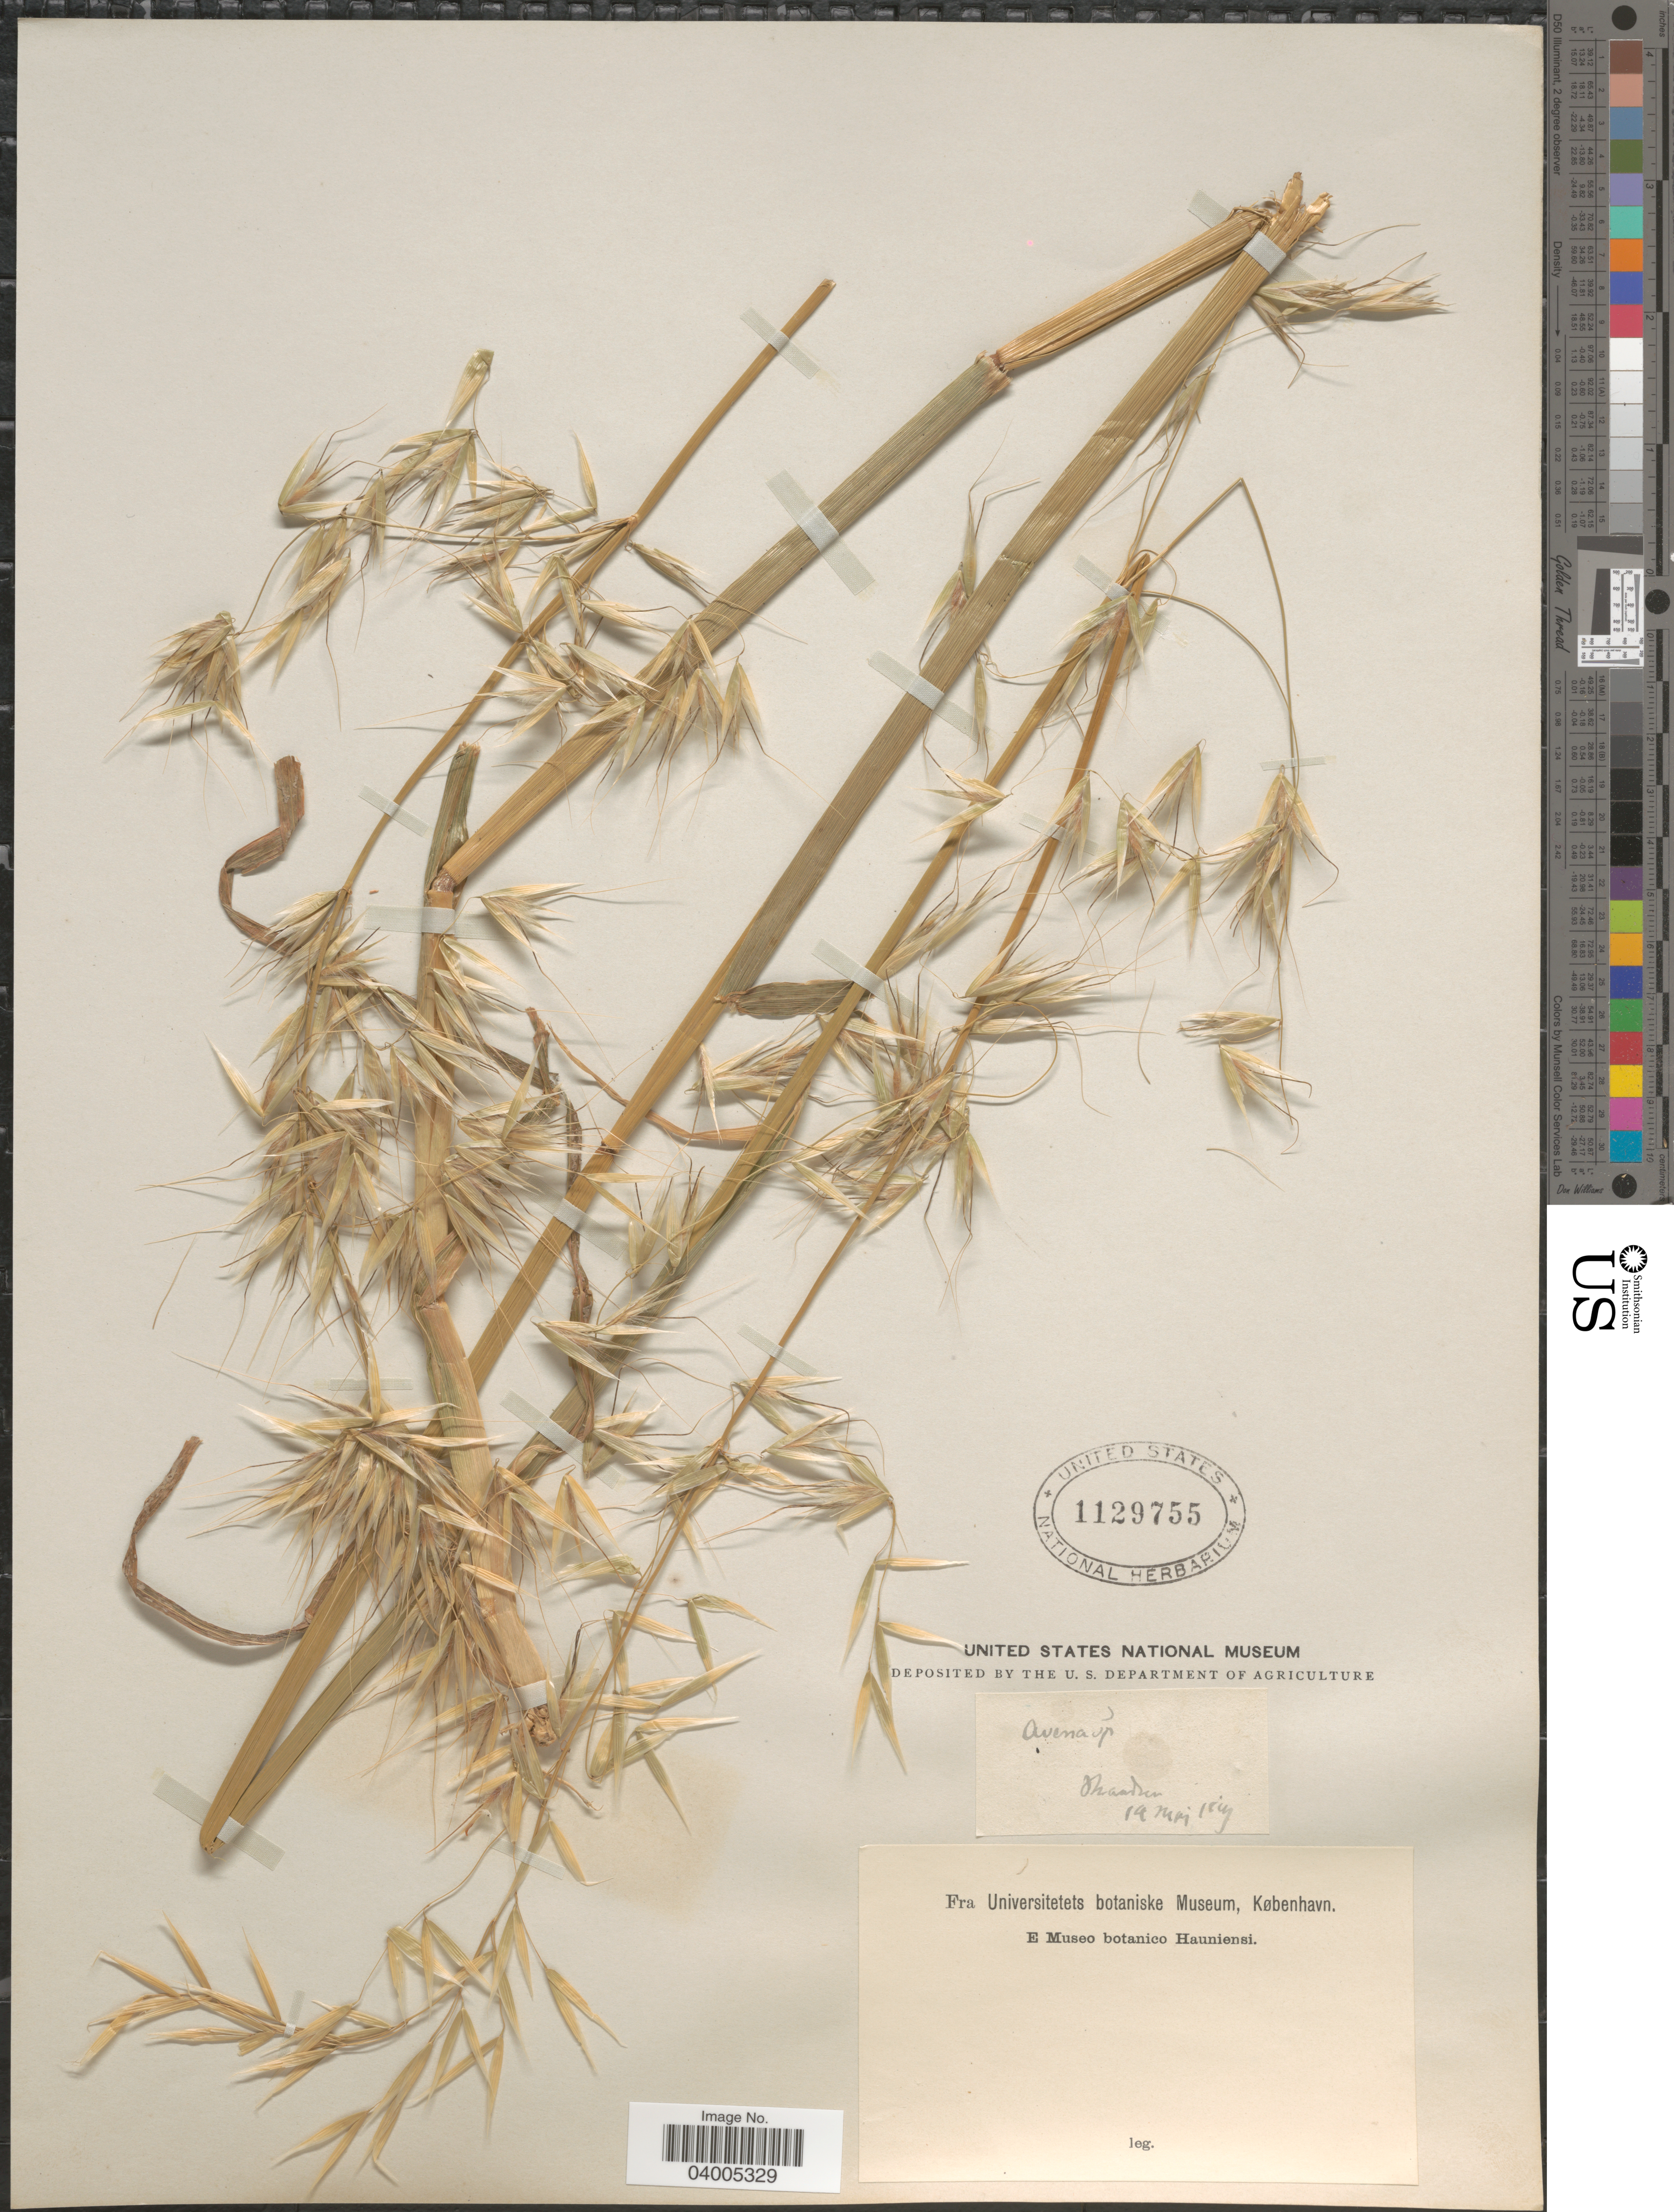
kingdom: Plantae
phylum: Tracheophyta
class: Liliopsida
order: Poales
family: Poaceae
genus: Avena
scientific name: Avena sp.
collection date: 1849-05-19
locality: Shanden. [interpreted]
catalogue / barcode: US 1129755